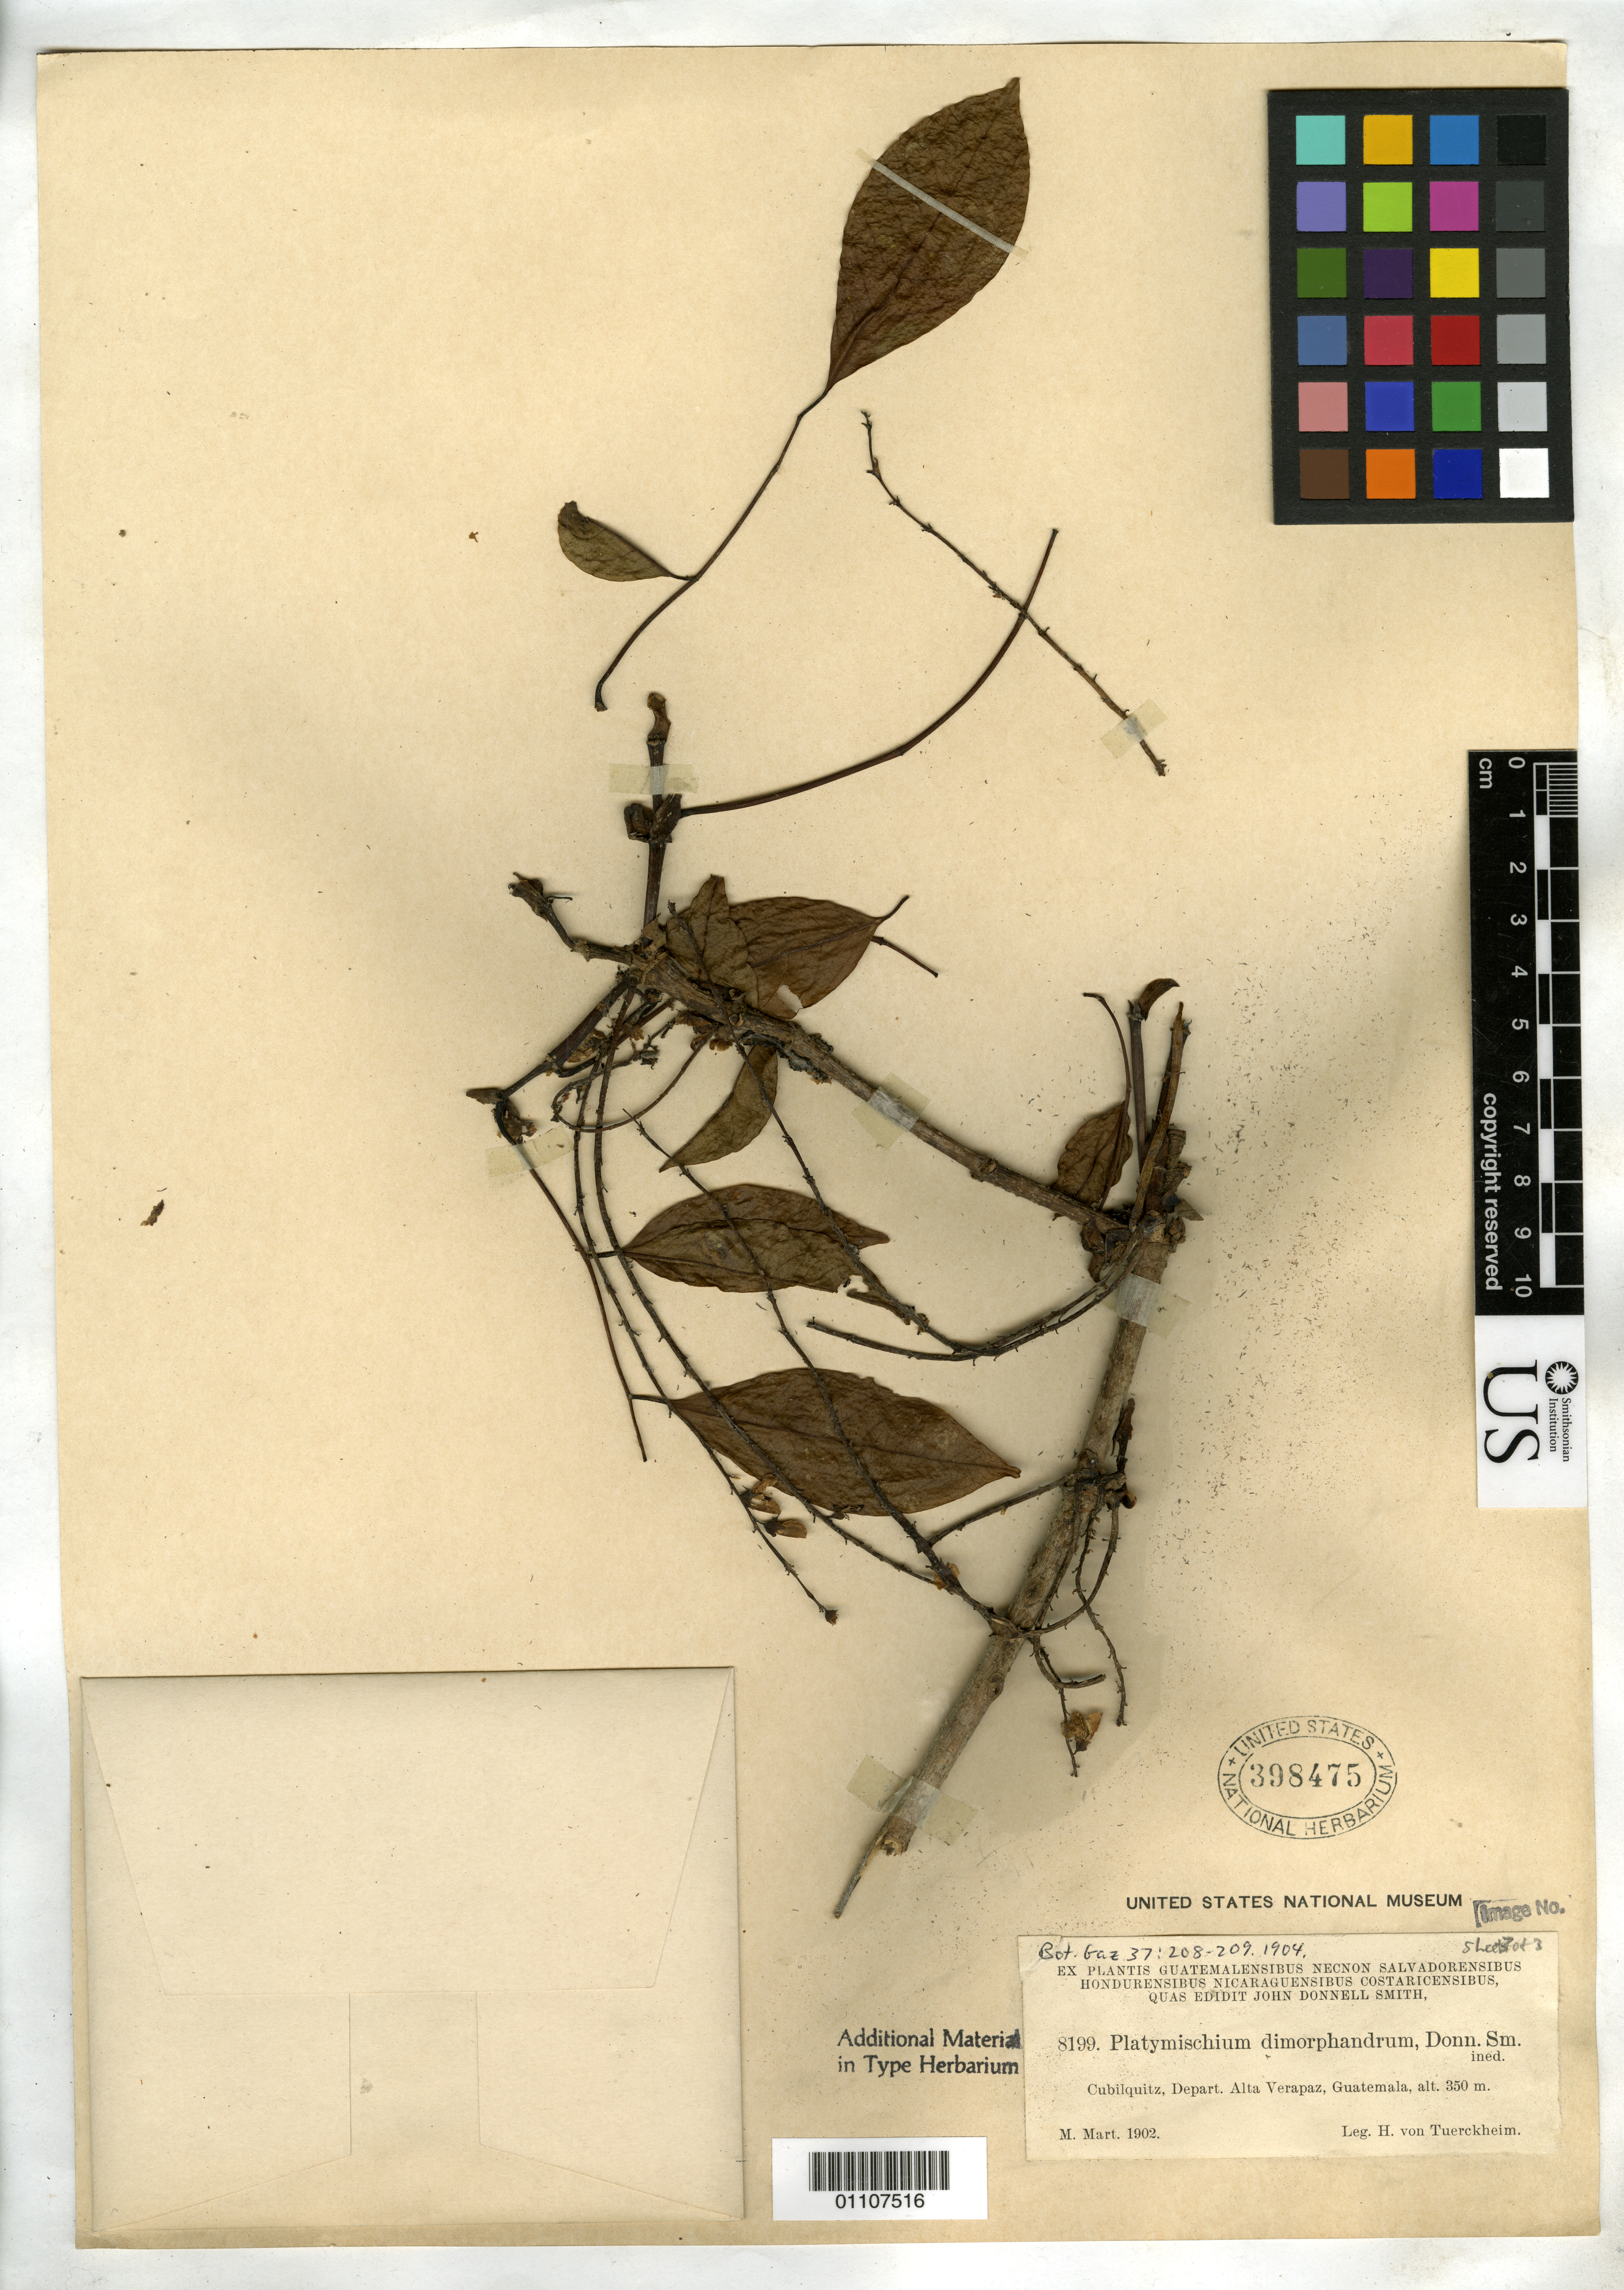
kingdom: Plantae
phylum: Tracheophyta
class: Magnoliopsida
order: Fabales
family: Fabaceae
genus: Platymiscium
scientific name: Platymiscium dimorphandrum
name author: Donn. Sm.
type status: Type Collection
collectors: H. von Türckheim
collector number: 8199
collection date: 1902-03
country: Guatemala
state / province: Alta Verapaz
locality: Cubilquitz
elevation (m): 350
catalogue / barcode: US 398475